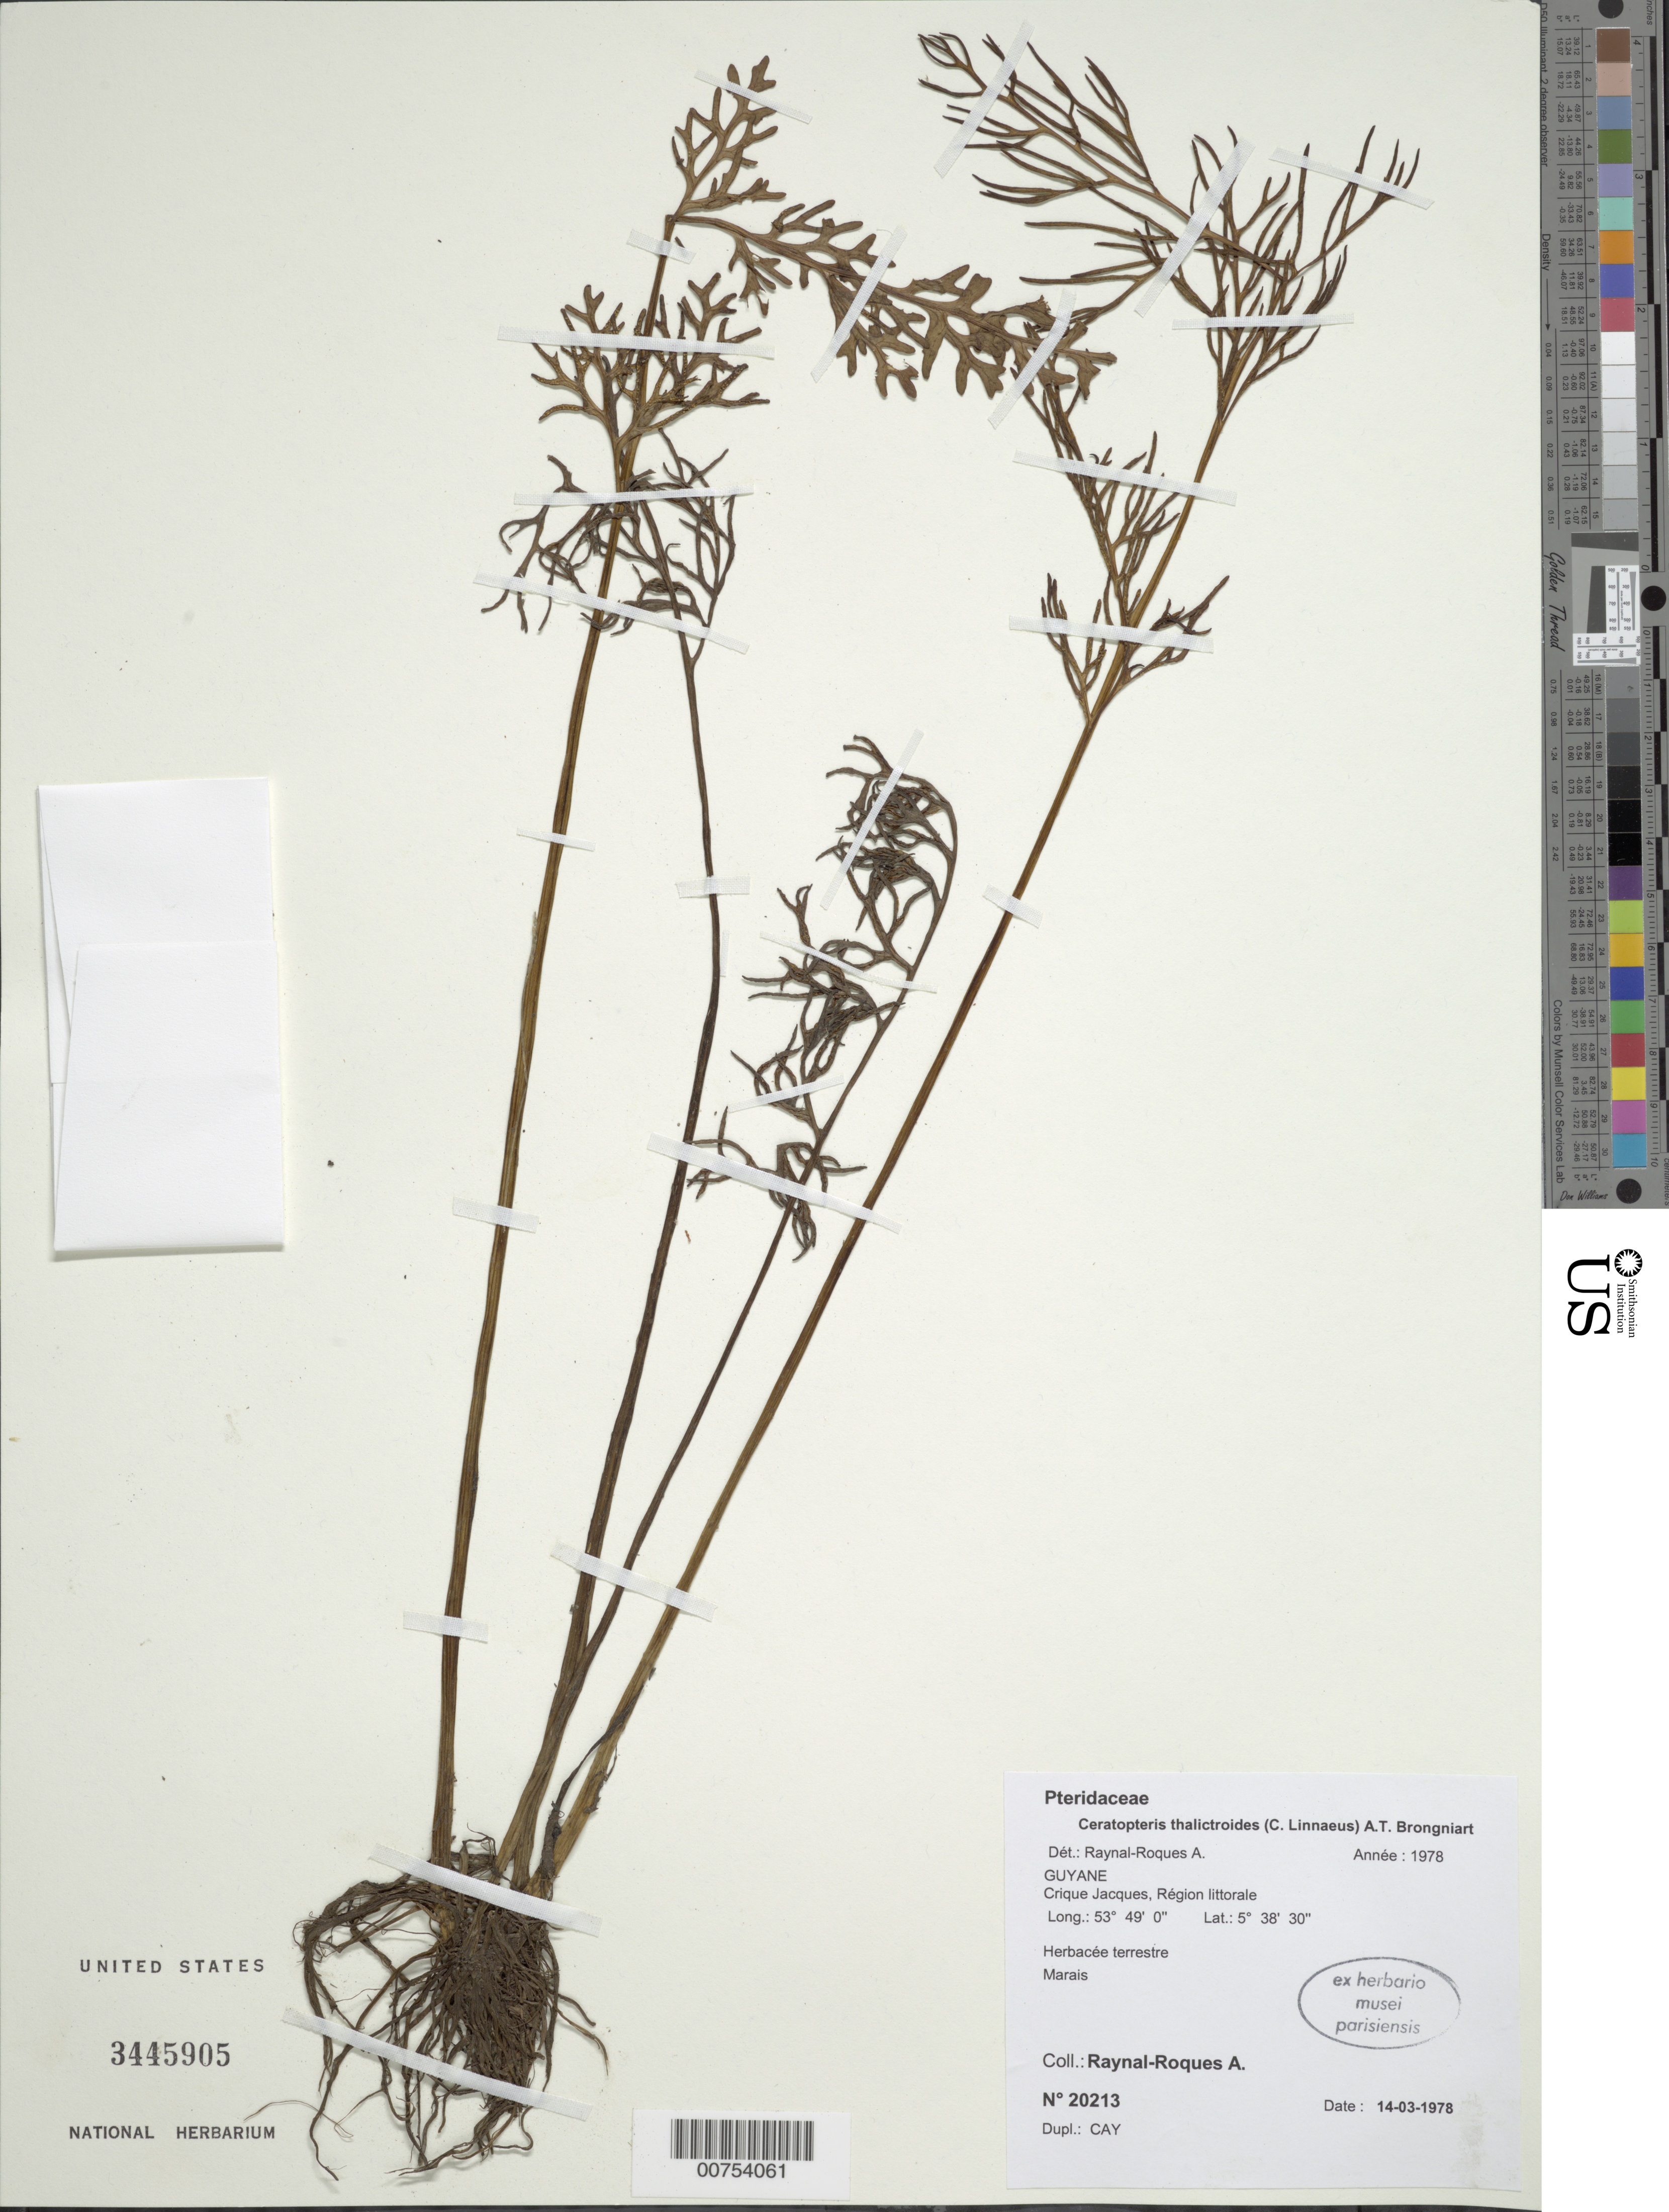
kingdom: Plantae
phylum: Tracheophyta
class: Polypodiopsida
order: Polypodiales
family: Pteridaceae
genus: Ceratopteris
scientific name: Ceratopteris thalictroides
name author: (L.) Brongn.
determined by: Raynal, A. M.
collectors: A. M. Raynal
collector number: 20213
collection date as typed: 14-Mar-78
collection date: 1978-03-14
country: French Guiana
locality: Crique Jacques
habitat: Marsh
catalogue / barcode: US 3445905